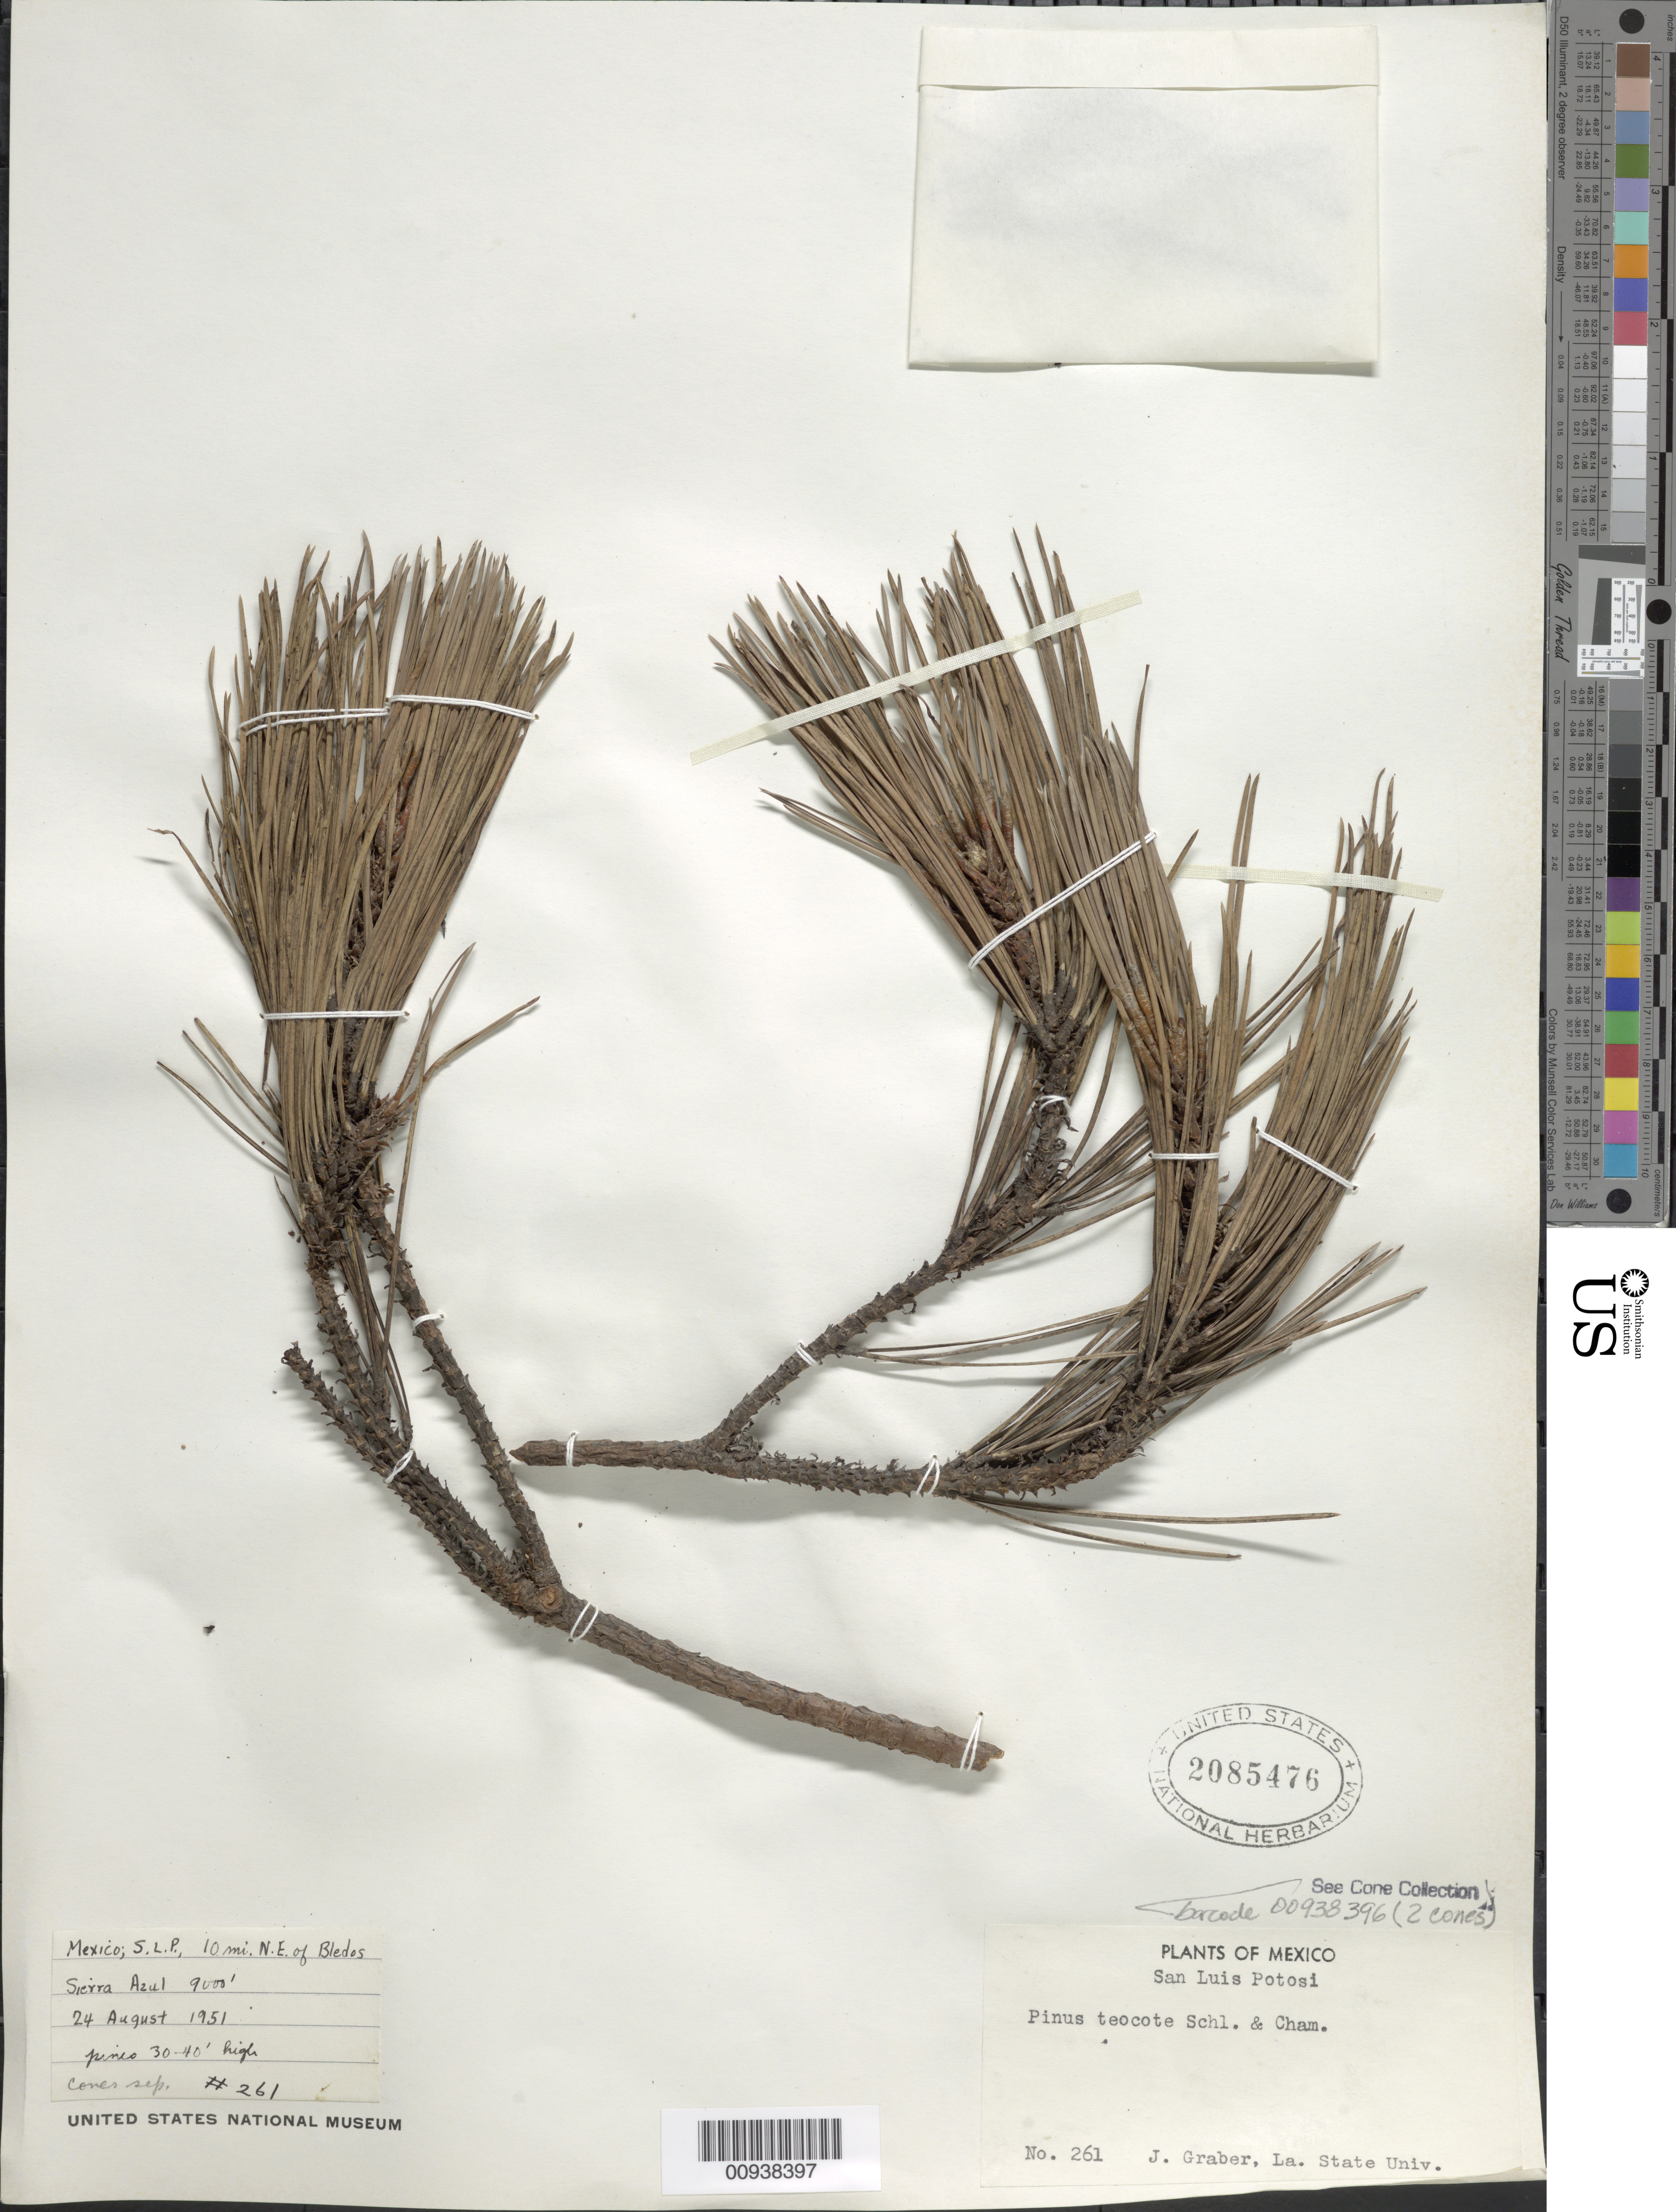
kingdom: Plantae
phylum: Tracheophyta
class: Pinopsida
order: Pinales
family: Pinaceae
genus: Pinus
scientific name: Pinus teocote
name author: Schltdl. & Cham.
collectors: J. Graber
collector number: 261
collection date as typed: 24 Aug 1951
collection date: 1951-08-24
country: Mexico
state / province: San Luis Potosí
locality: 10 mi. NE of Bledos. Sierra Azul.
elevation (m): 2743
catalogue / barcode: US 2085476